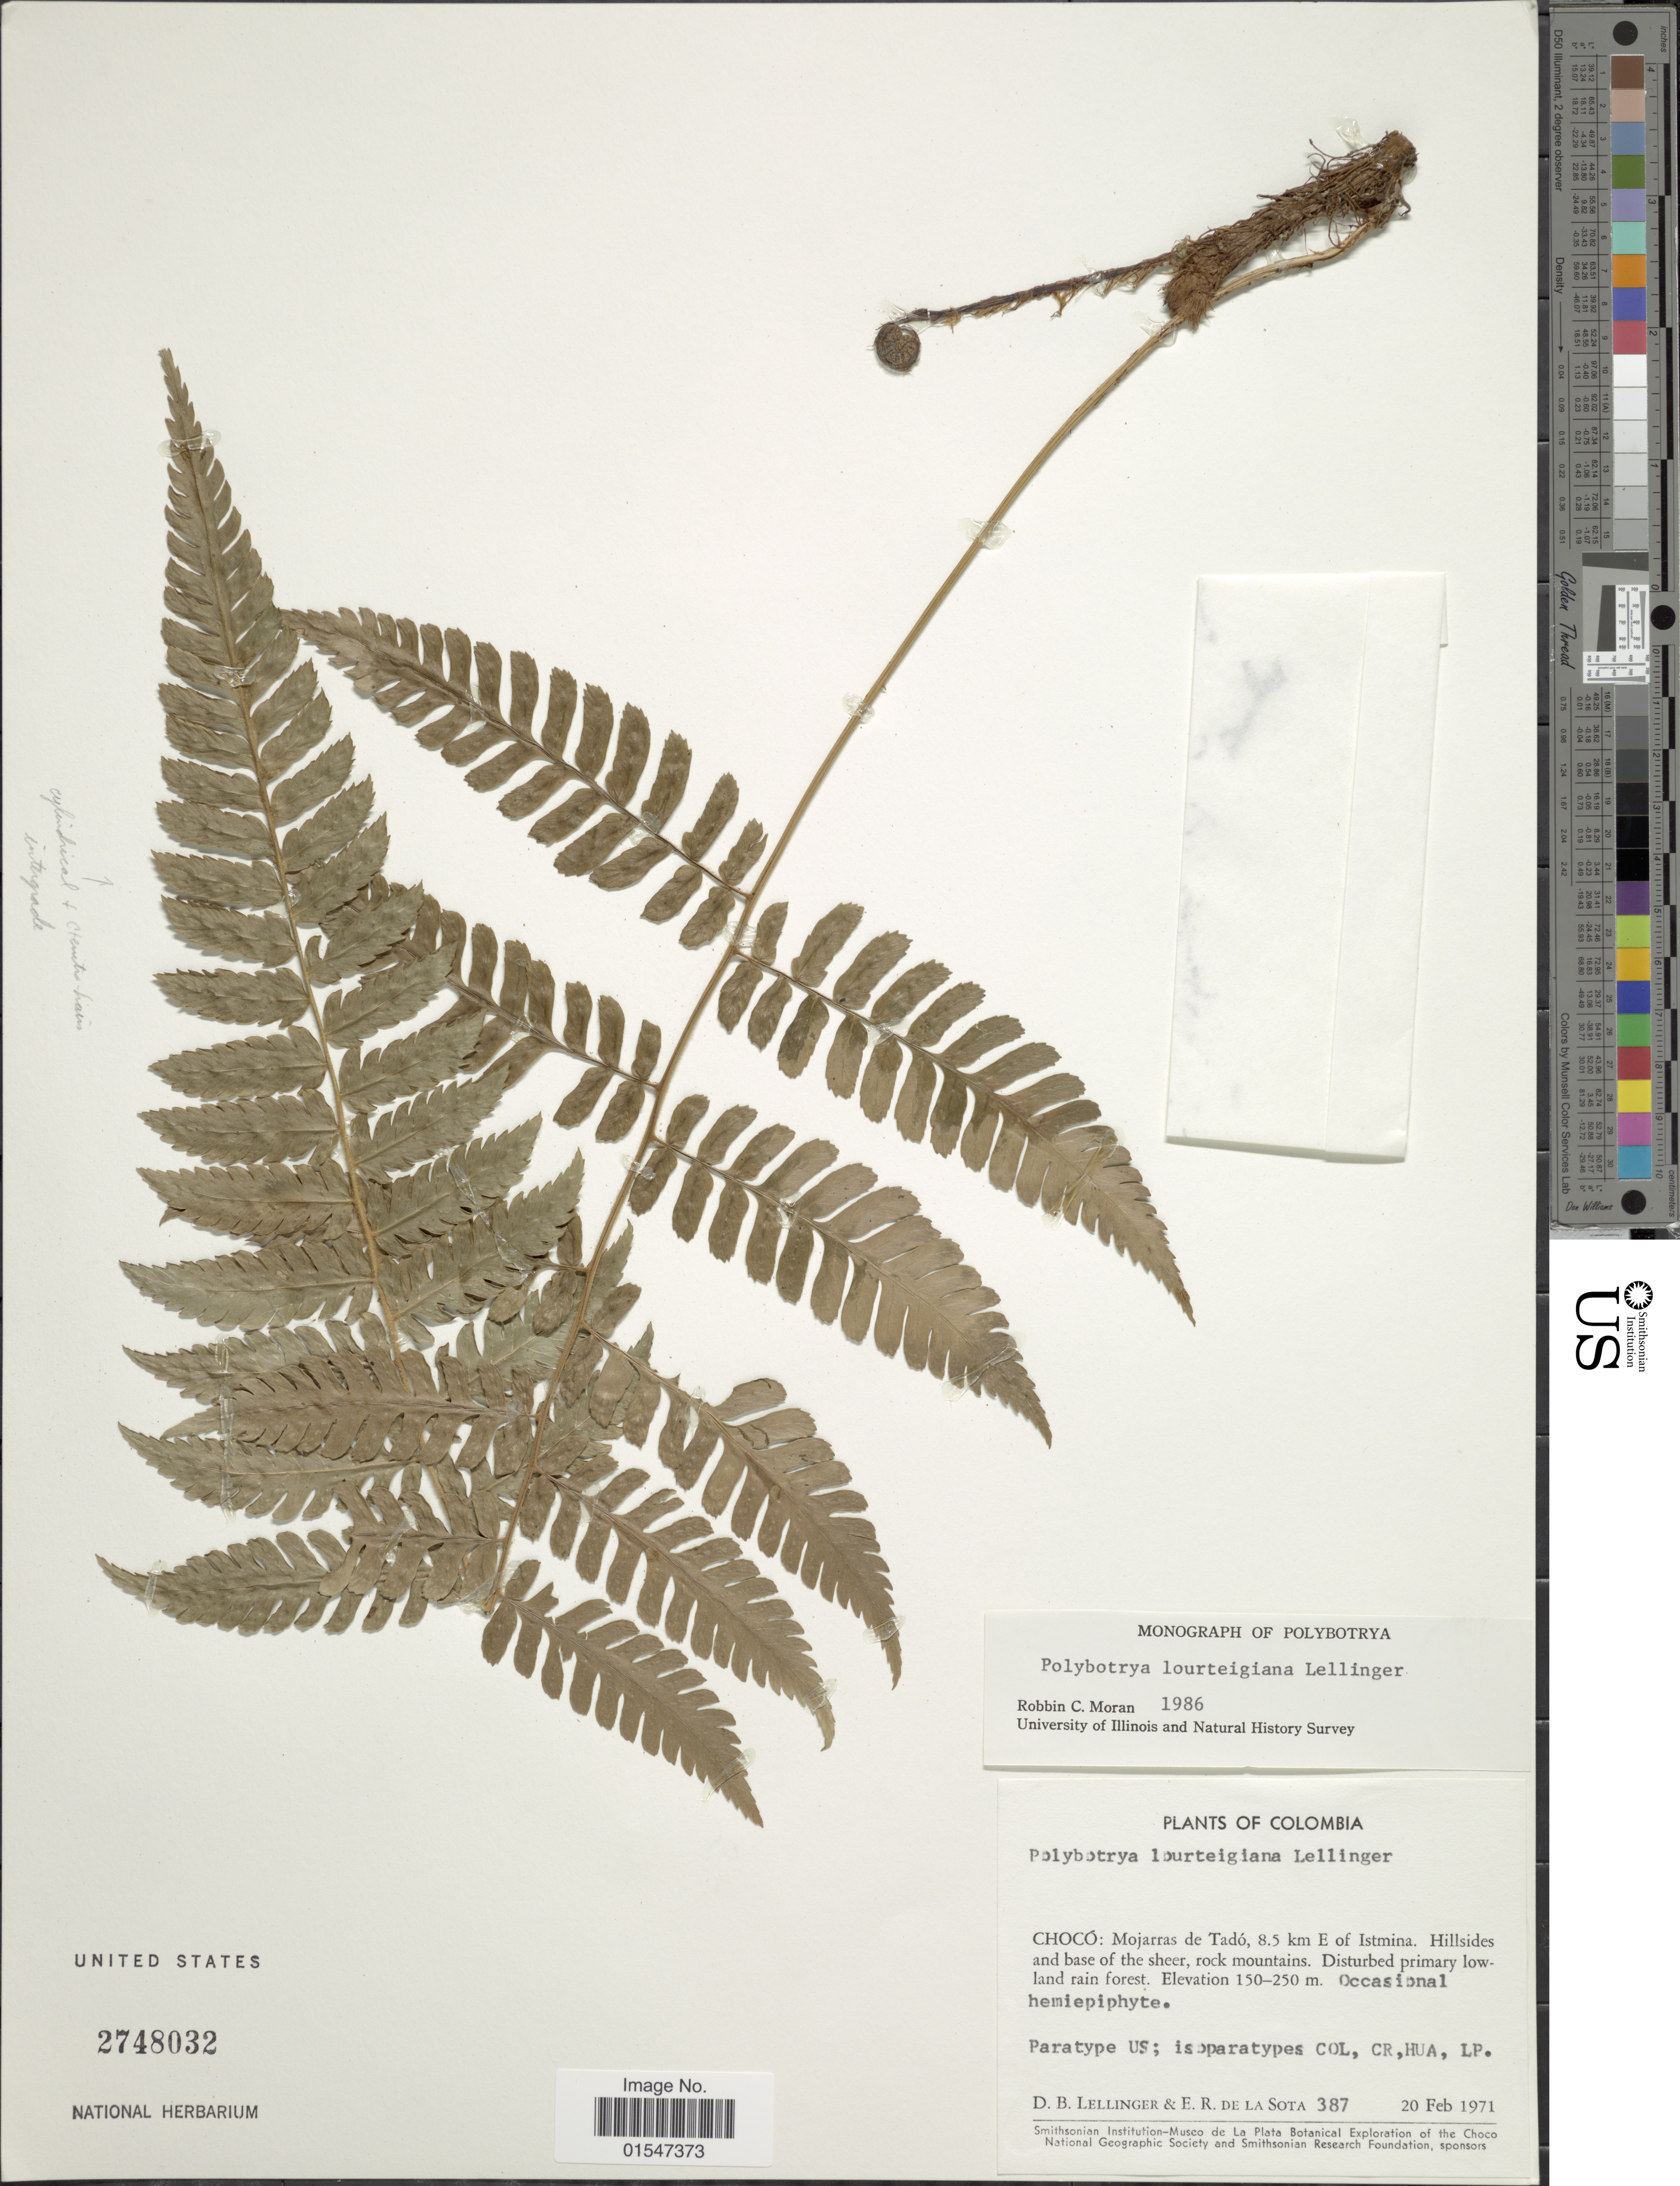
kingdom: Plantae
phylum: Tracheophyta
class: Polypodiopsida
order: Polypodiales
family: Dryopteridaceae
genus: Polybotrya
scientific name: Polybotrya lourteigiana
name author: Lellinger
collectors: D. B. Lellinger & E. R. de la Sota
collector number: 387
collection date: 1971-02-20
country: Colombia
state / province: Chocó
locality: Mojarras de Tadó, 8.5 km E of Istmina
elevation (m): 150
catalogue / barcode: US 2748032